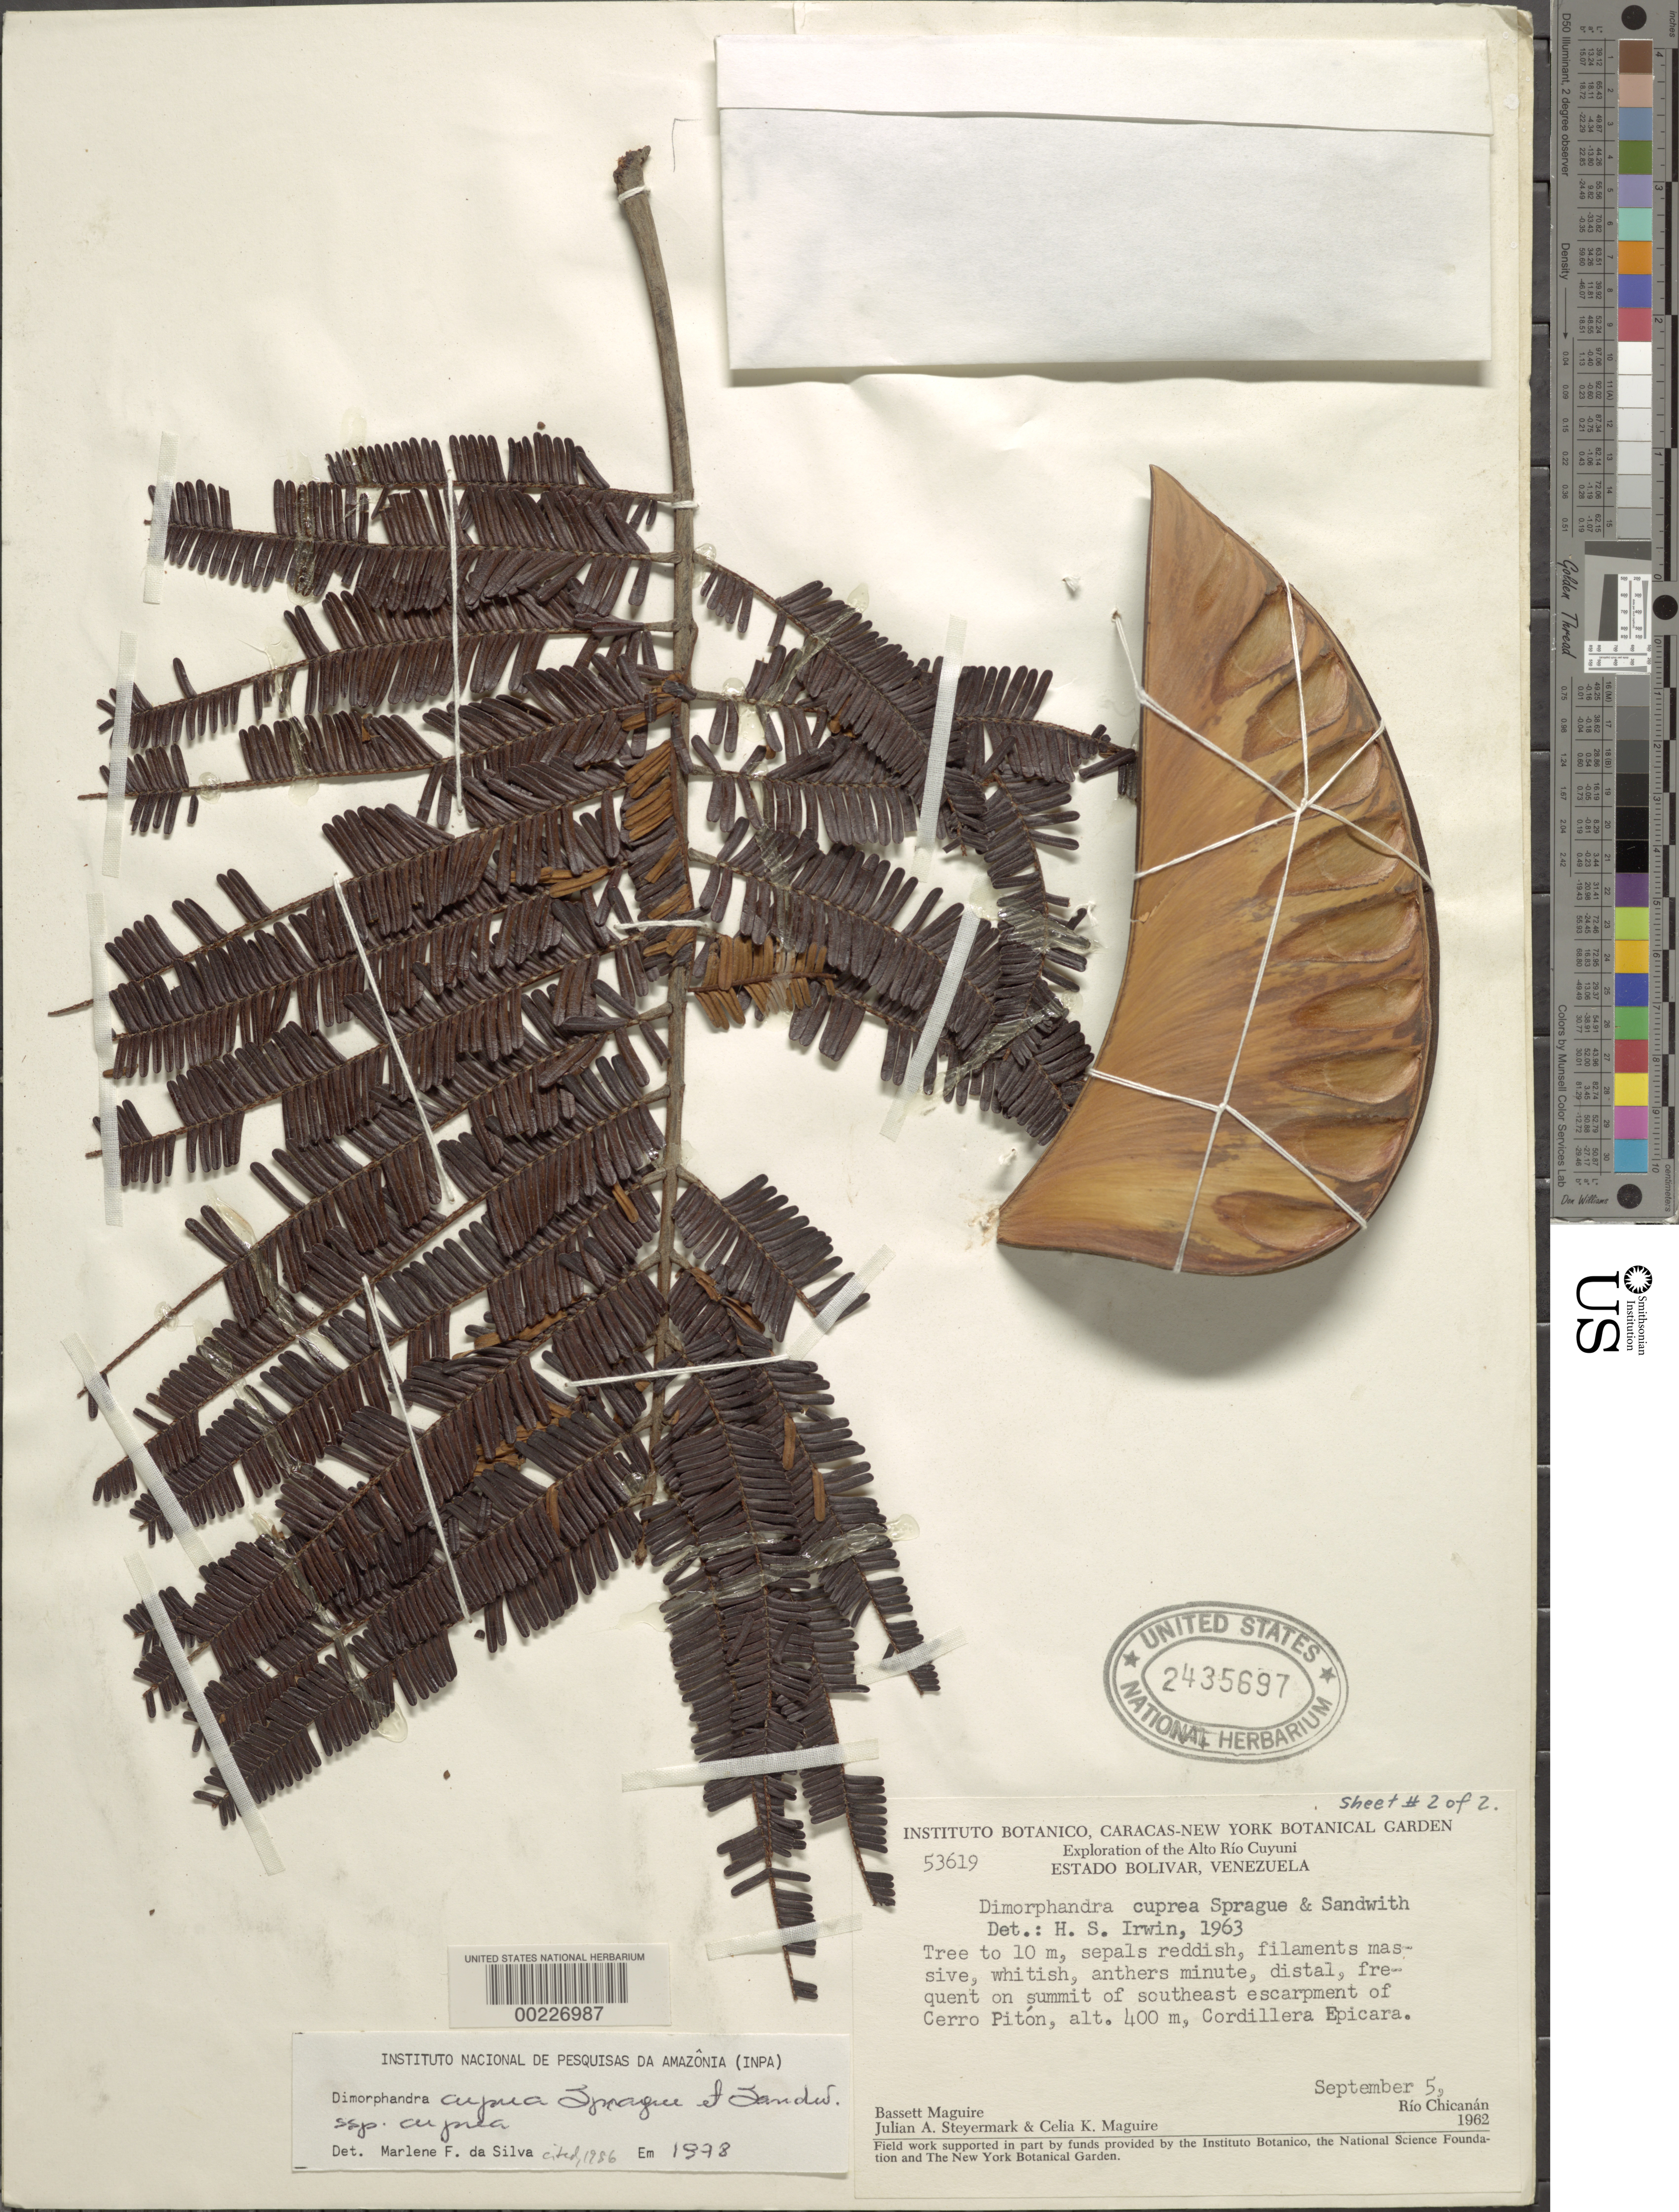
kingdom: Plantae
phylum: Tracheophyta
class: Magnoliopsida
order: Fabales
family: Fabaceae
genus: Dimorphandra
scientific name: Dimorphandra cuprea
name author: Sprague & Sandwith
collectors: B. Maguire, J. Steyermark & C. K. Maguire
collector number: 53619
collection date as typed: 05 Sep 1962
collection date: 1962-09-05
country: Venezuela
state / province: Bolivar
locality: Summit of SE excarpment of Cerro Pitón, Cordillera Epicara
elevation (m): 400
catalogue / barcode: US 2435697